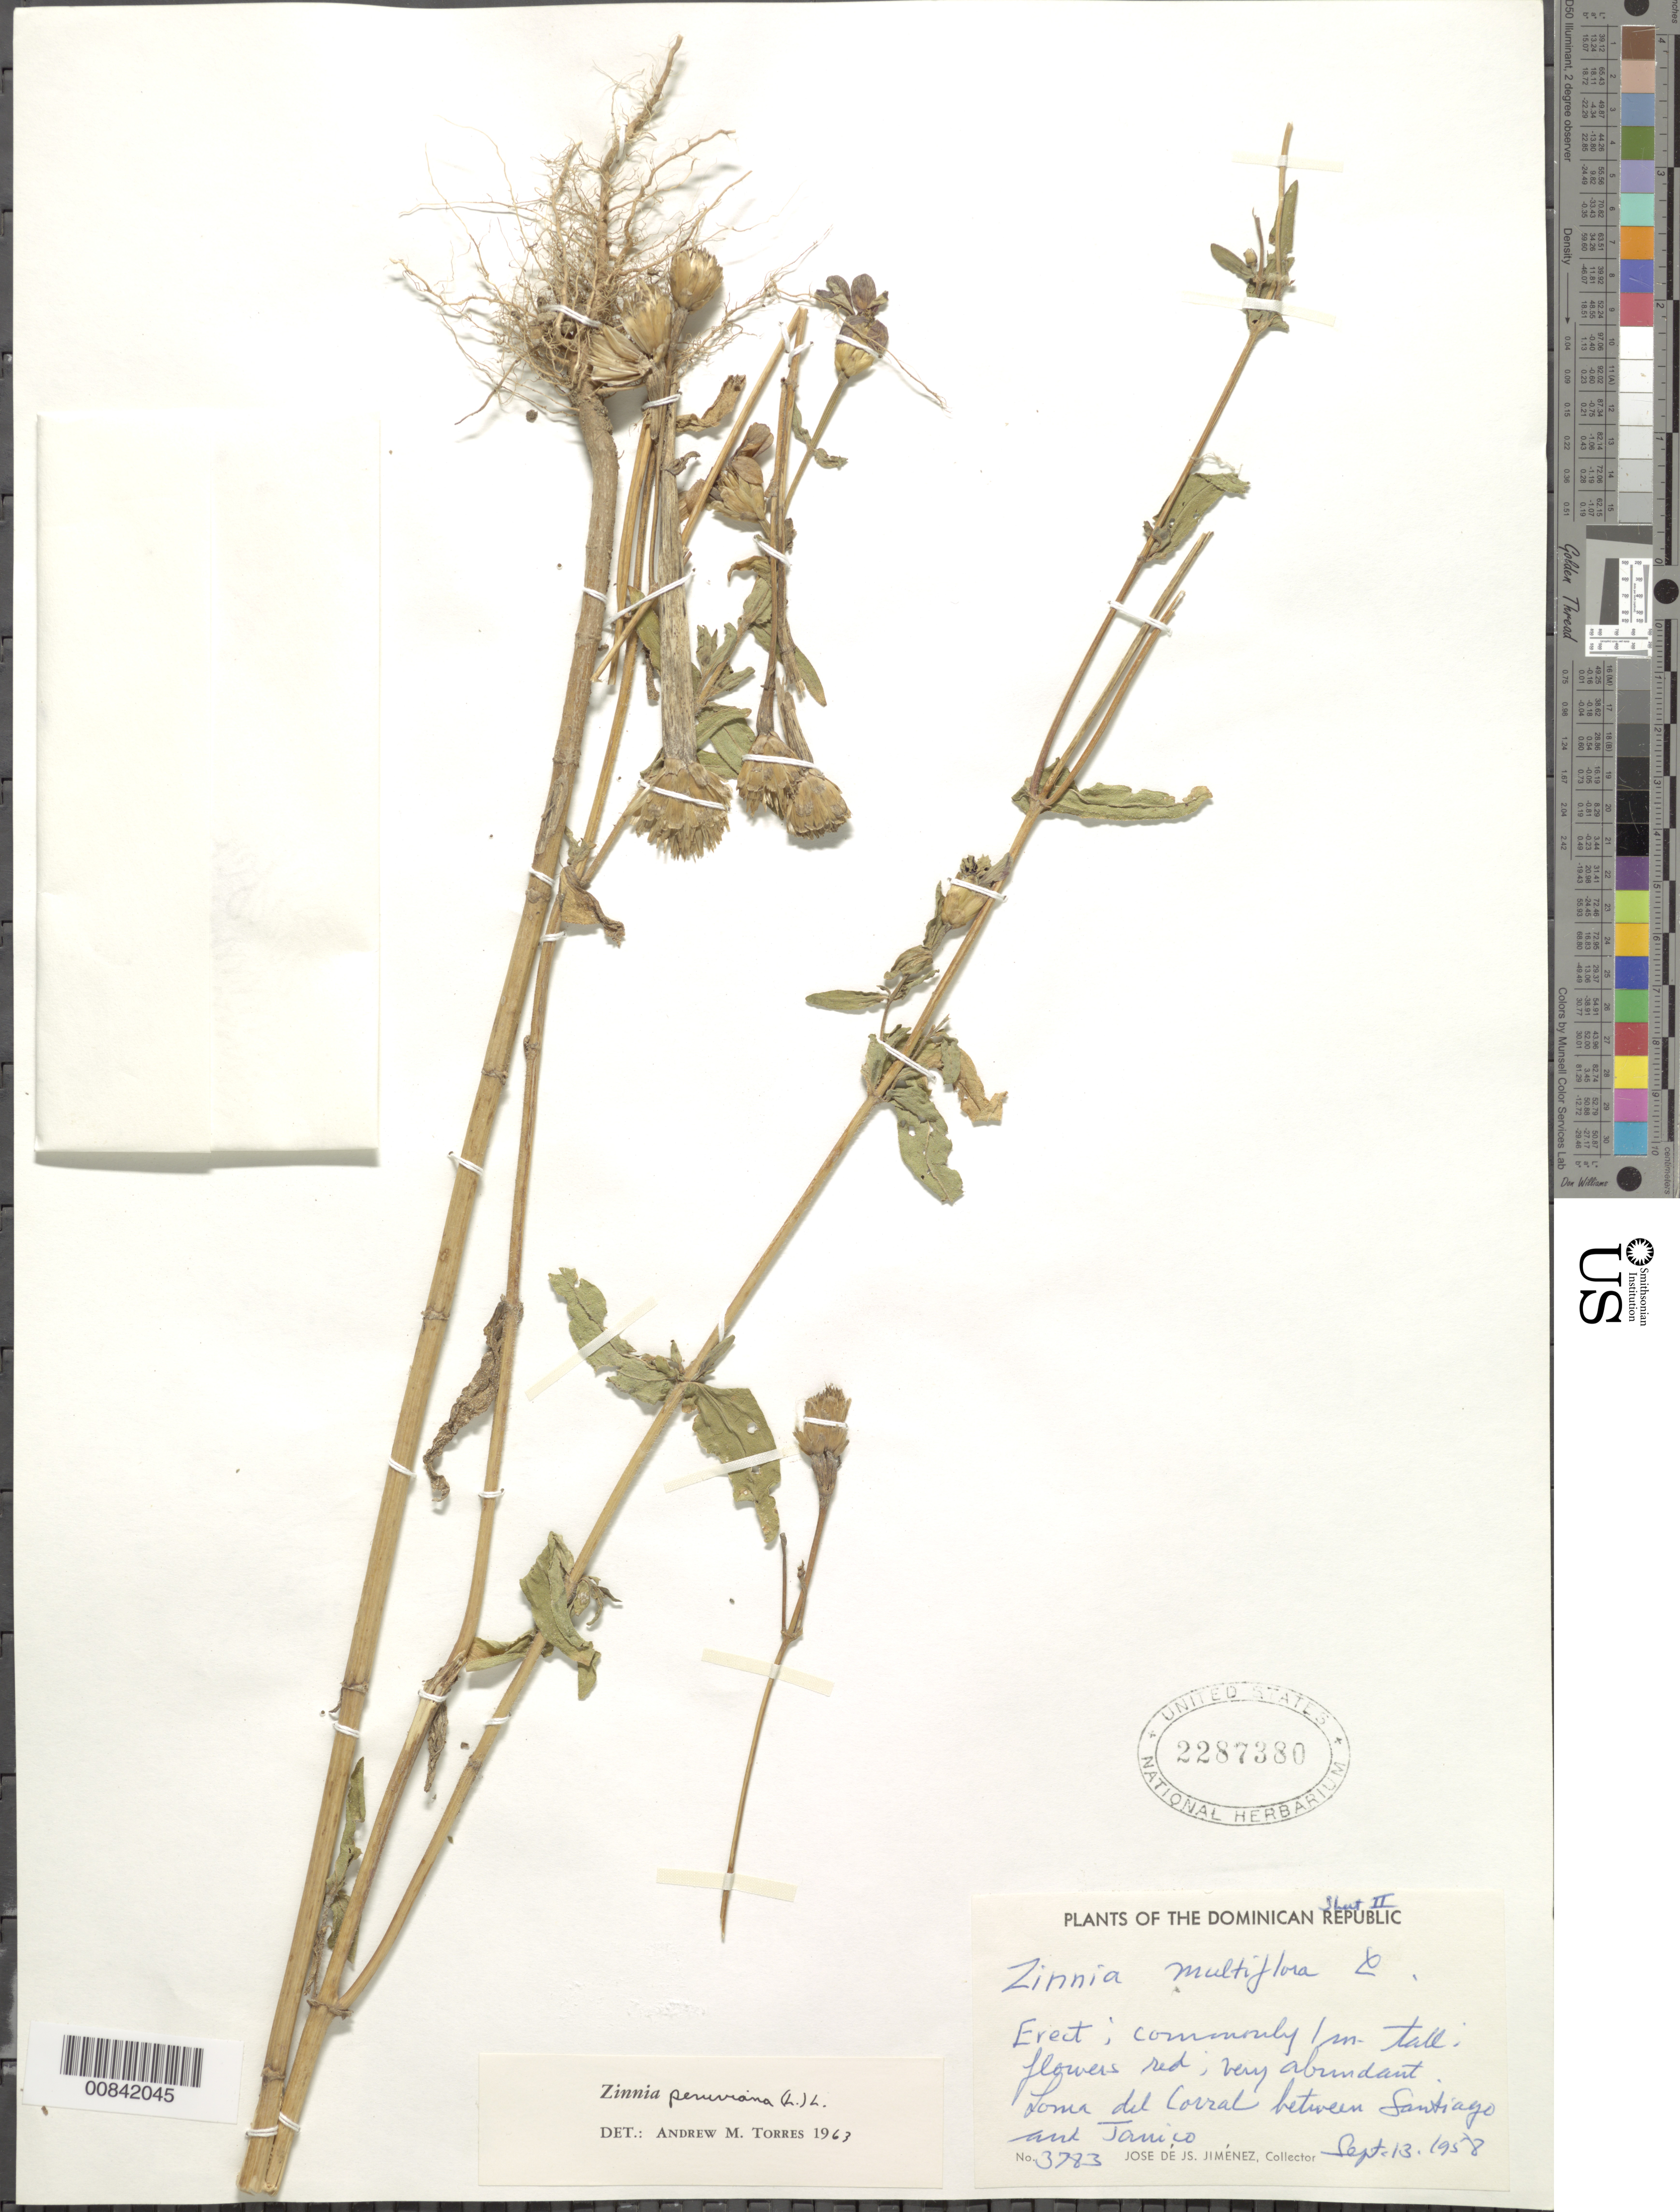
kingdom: Plantae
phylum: Tracheophyta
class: Magnoliopsida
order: Asterales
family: Asteraceae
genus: Zinnia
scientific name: Zinnia peruviana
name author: (L.) L.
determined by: Torres, A. M.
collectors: J. J. Jiménez Almonte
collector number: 3783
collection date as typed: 13 Sep 1958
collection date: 1958-09-13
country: Dominican Republic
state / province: Santiago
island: Hispaniola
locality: Loma del Corral, between Santiago and Jánico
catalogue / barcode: US 2287380